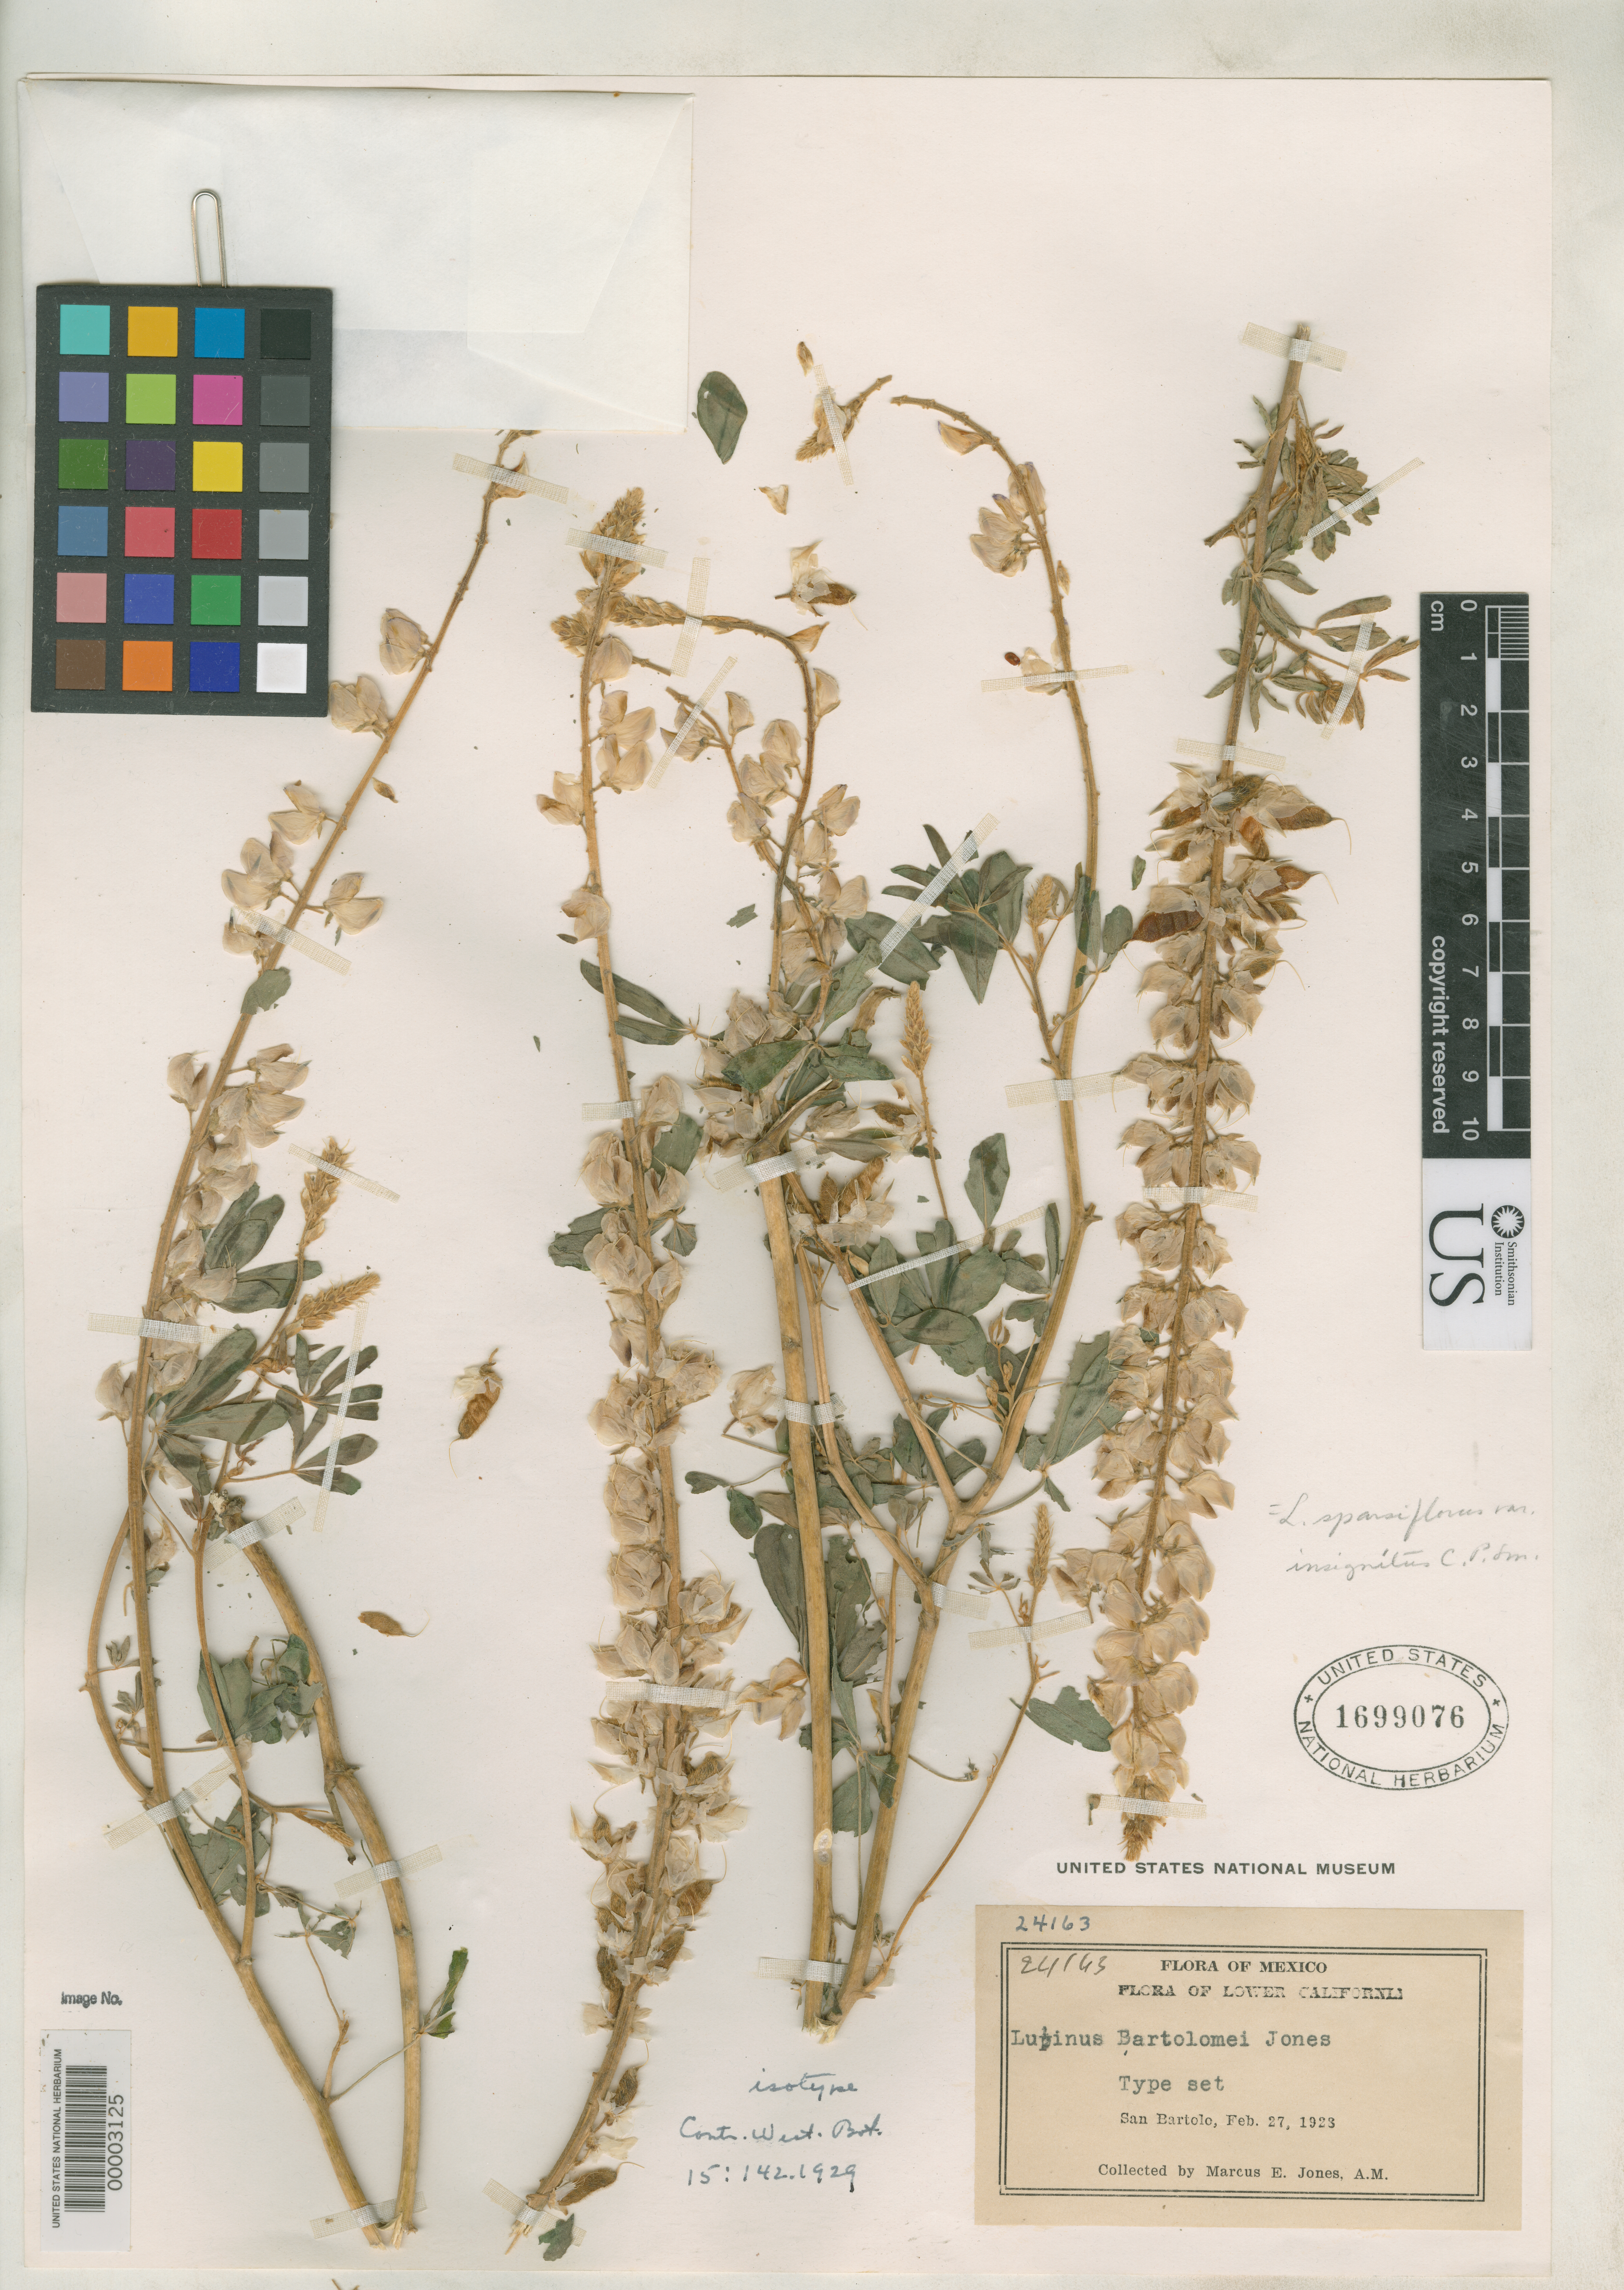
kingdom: Plantae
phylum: Tracheophyta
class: Magnoliopsida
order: Fabales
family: Fabaceae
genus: Lupinus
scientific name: Lupinus bartolomei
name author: M.E. Jones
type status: Isotype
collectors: M. E. Jones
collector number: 24163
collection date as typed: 27 Feb 1923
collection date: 1923-02-27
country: Mexico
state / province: Baja California Sur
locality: San Bartolo.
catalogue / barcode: US 1699076